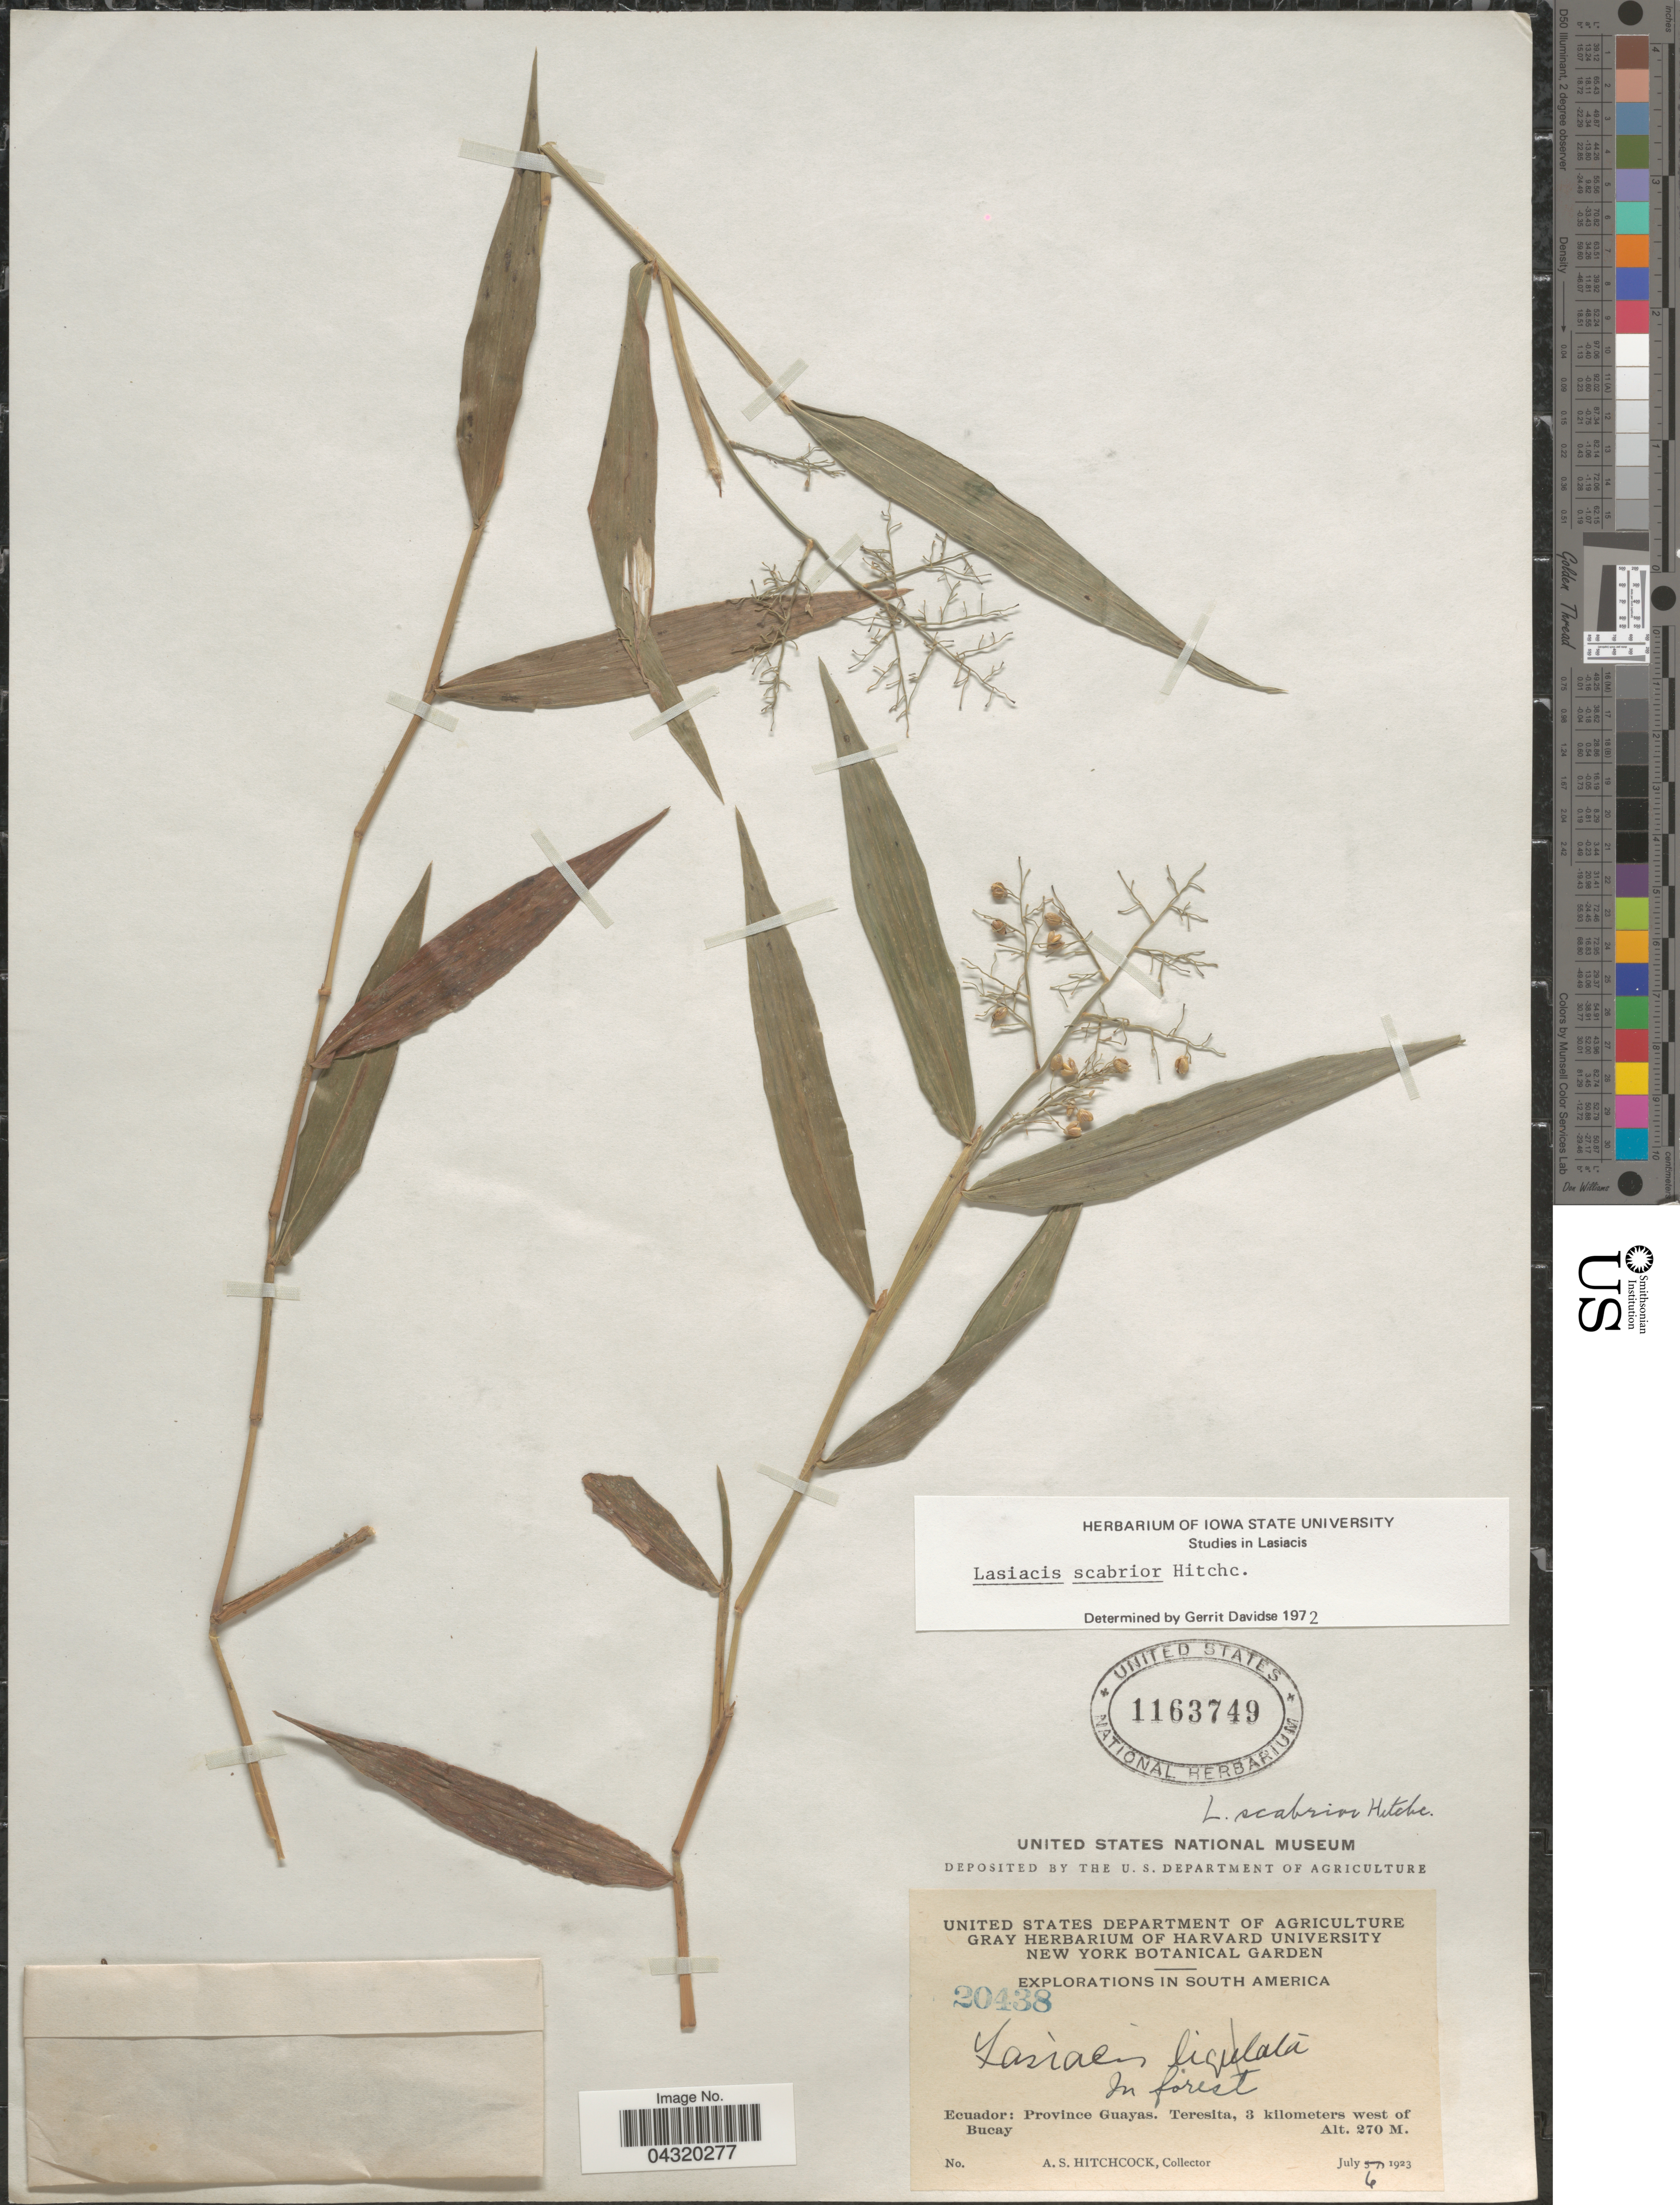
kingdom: Plantae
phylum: Tracheophyta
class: Liliopsida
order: Poales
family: Poaceae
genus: Lasiacis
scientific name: Lasiacis scabrior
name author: Hitchc.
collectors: A. S. Hitchcock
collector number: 20438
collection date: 1923-07-06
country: Ecuador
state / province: Guayas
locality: Explorations in South America. Teresita, 3 kilometers west of Bucay.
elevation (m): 270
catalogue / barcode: US 1163749